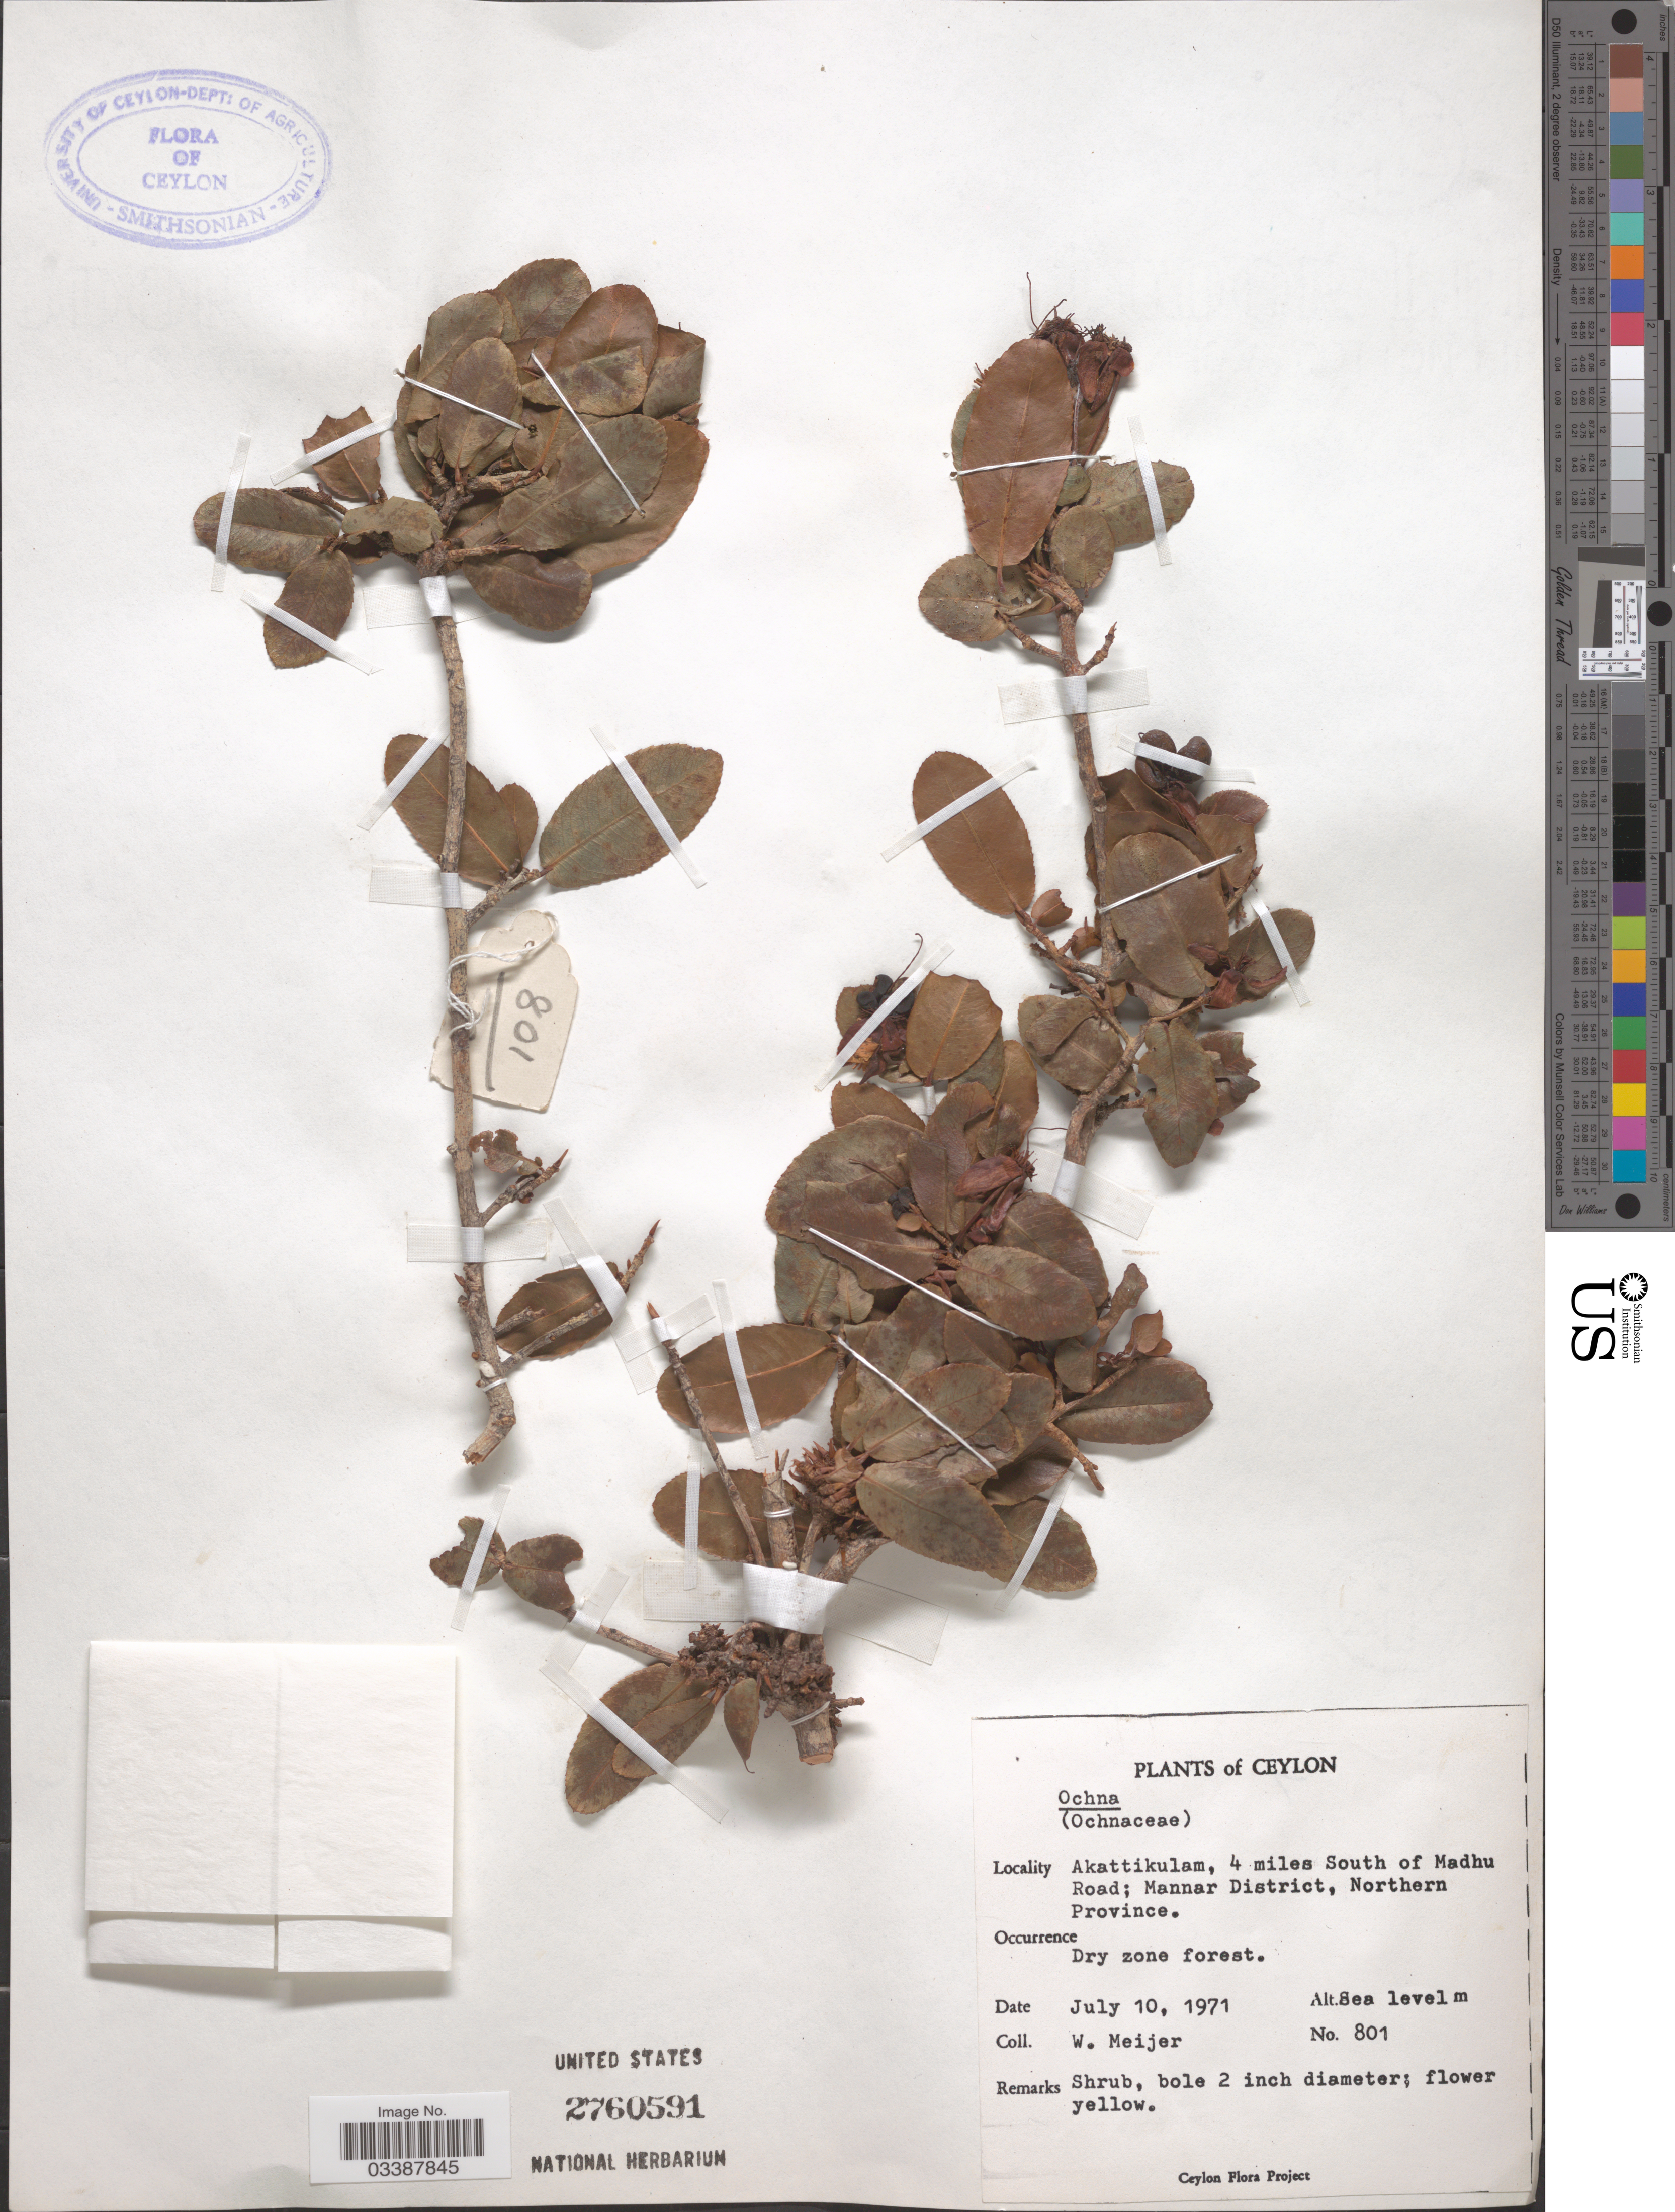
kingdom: Plantae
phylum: Tracheophyta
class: Magnoliopsida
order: Malpighiales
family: Ochnaceae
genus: Ochna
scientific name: Ochna sp.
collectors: W. Meijer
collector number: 801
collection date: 1971-07-10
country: Sri Lanka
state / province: Northern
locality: Ceylon. Akattikulam, 4 miles South of Madhu Road; Mannar District.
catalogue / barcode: US 2760591